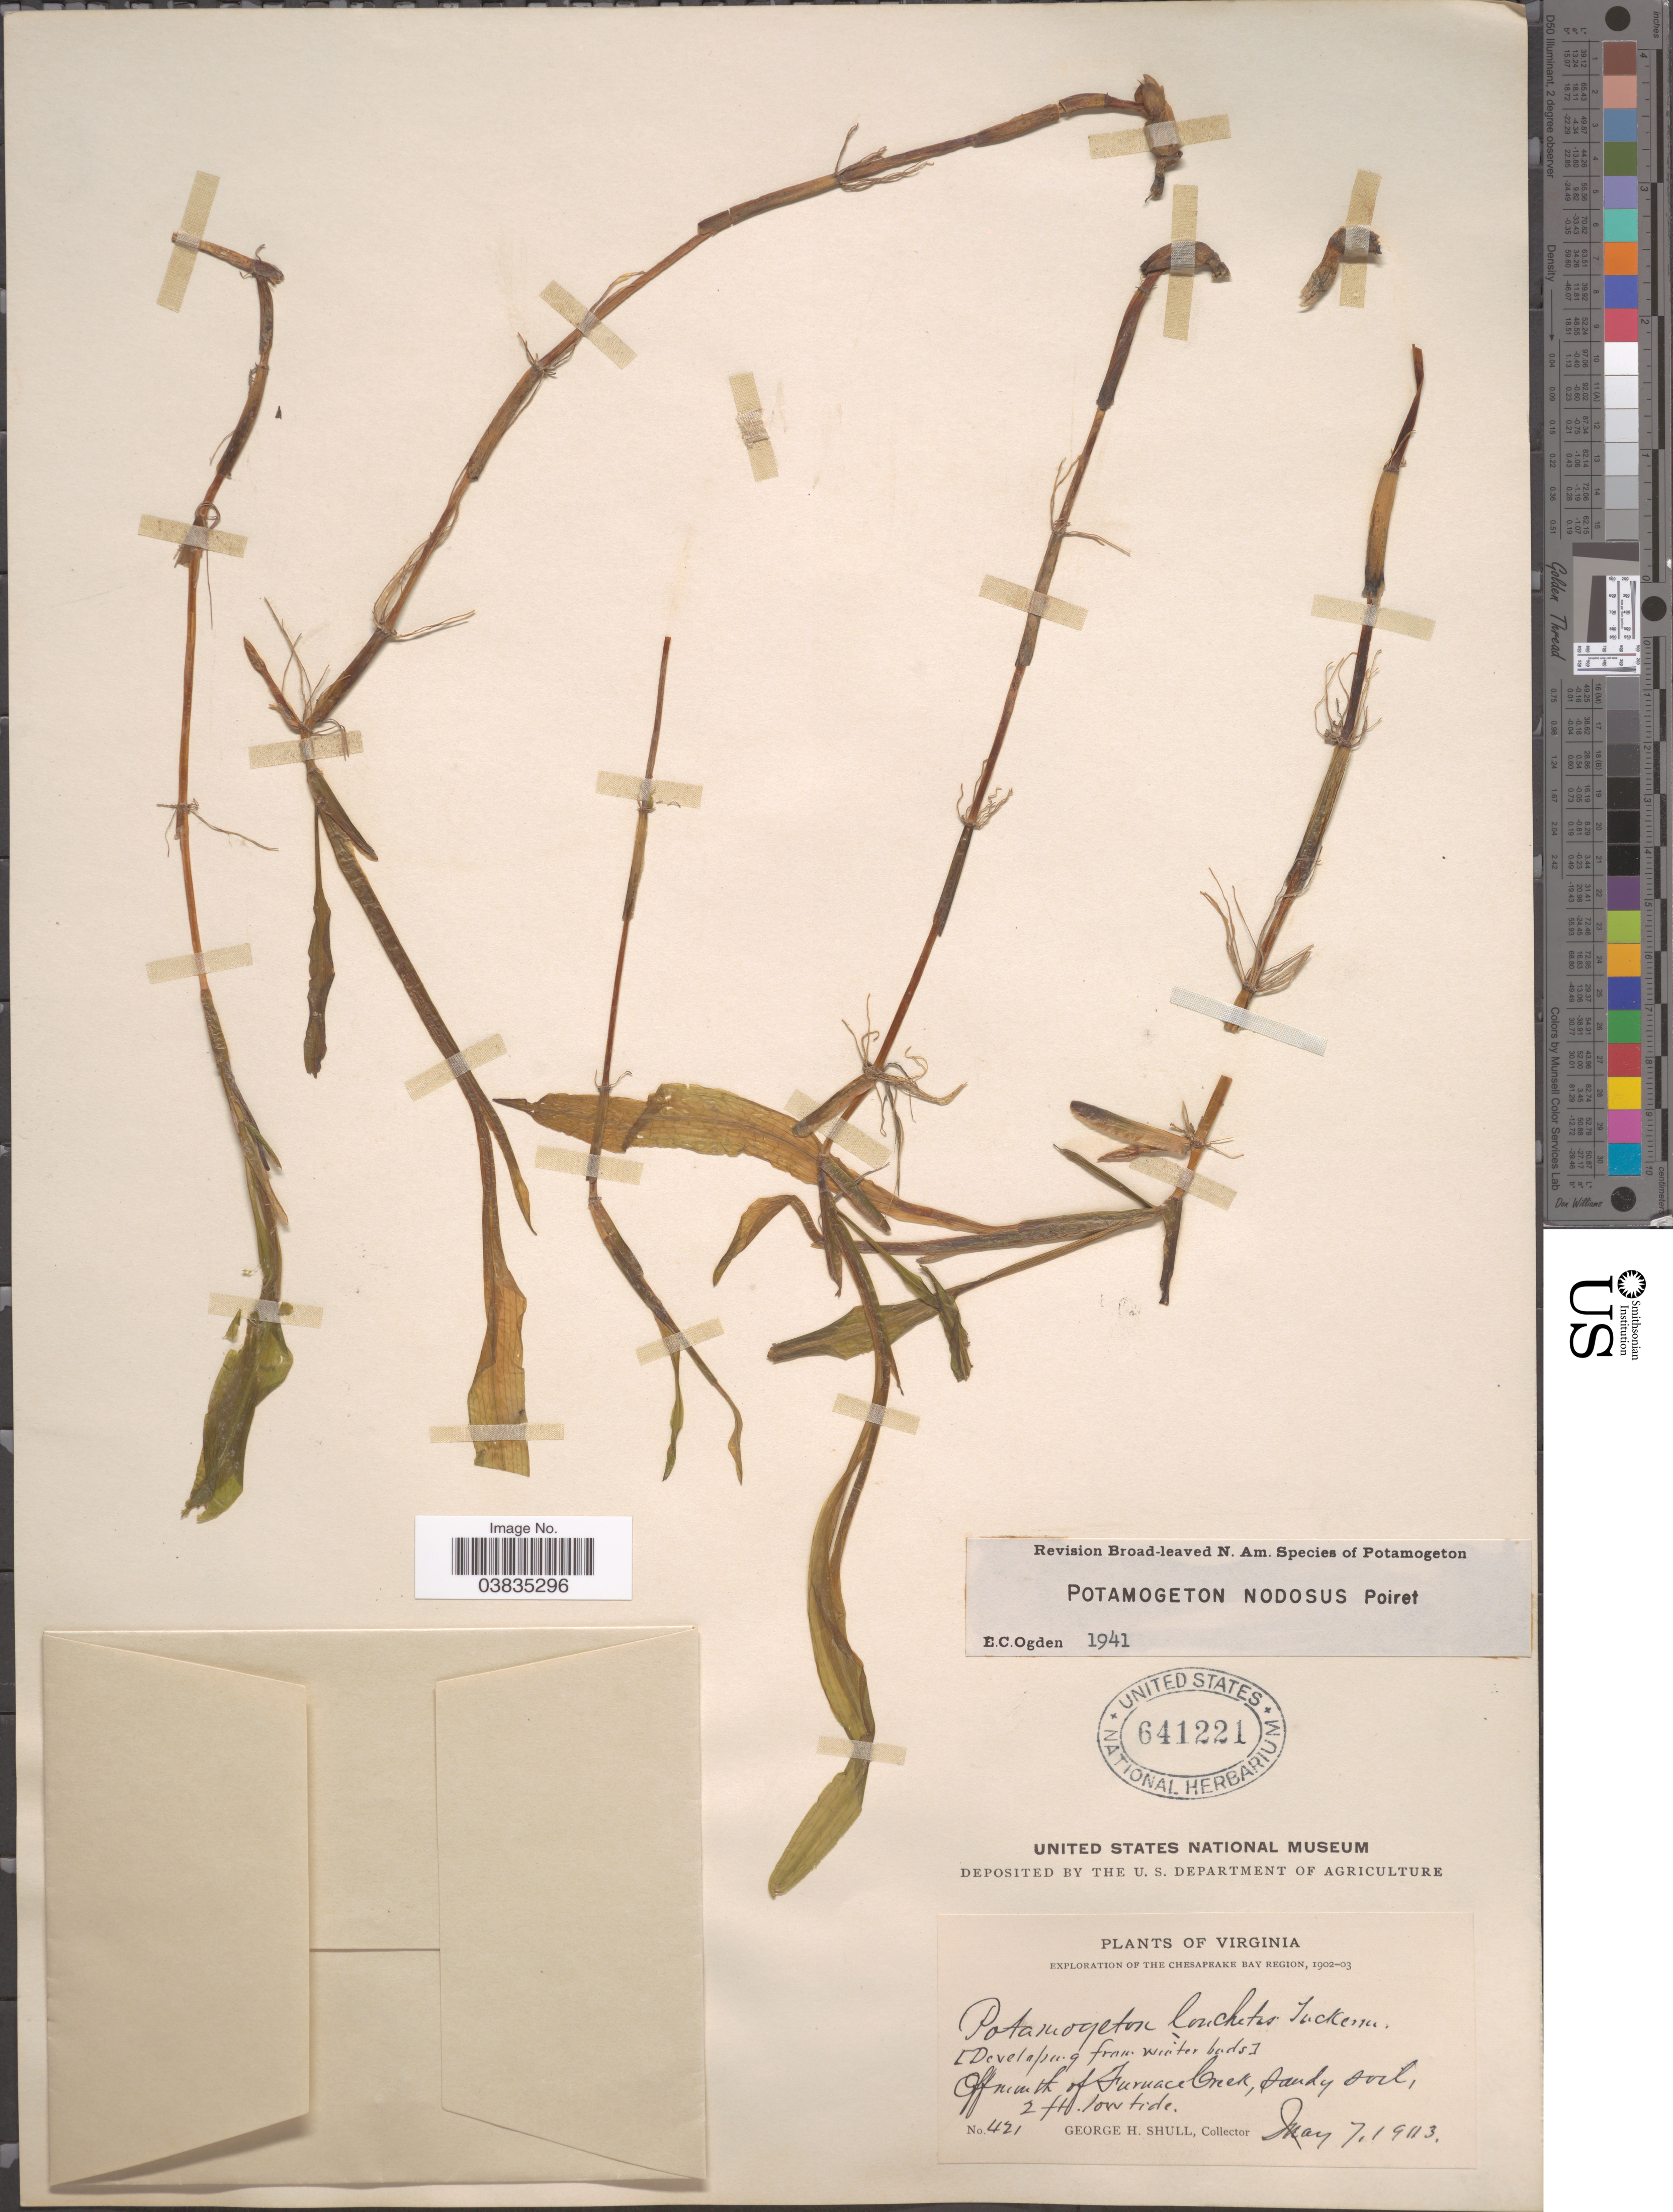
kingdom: Plantae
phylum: Tracheophyta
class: Liliopsida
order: Alismatales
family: Potamogetonaceae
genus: Potamogeton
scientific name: Potamogeton nodosus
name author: Poir.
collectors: G. H. Shull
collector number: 421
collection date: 1903-05-07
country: United States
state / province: Virginia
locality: The Chesapeake Bay Region. Off mouth of Furnace Creek.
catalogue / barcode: US 641221